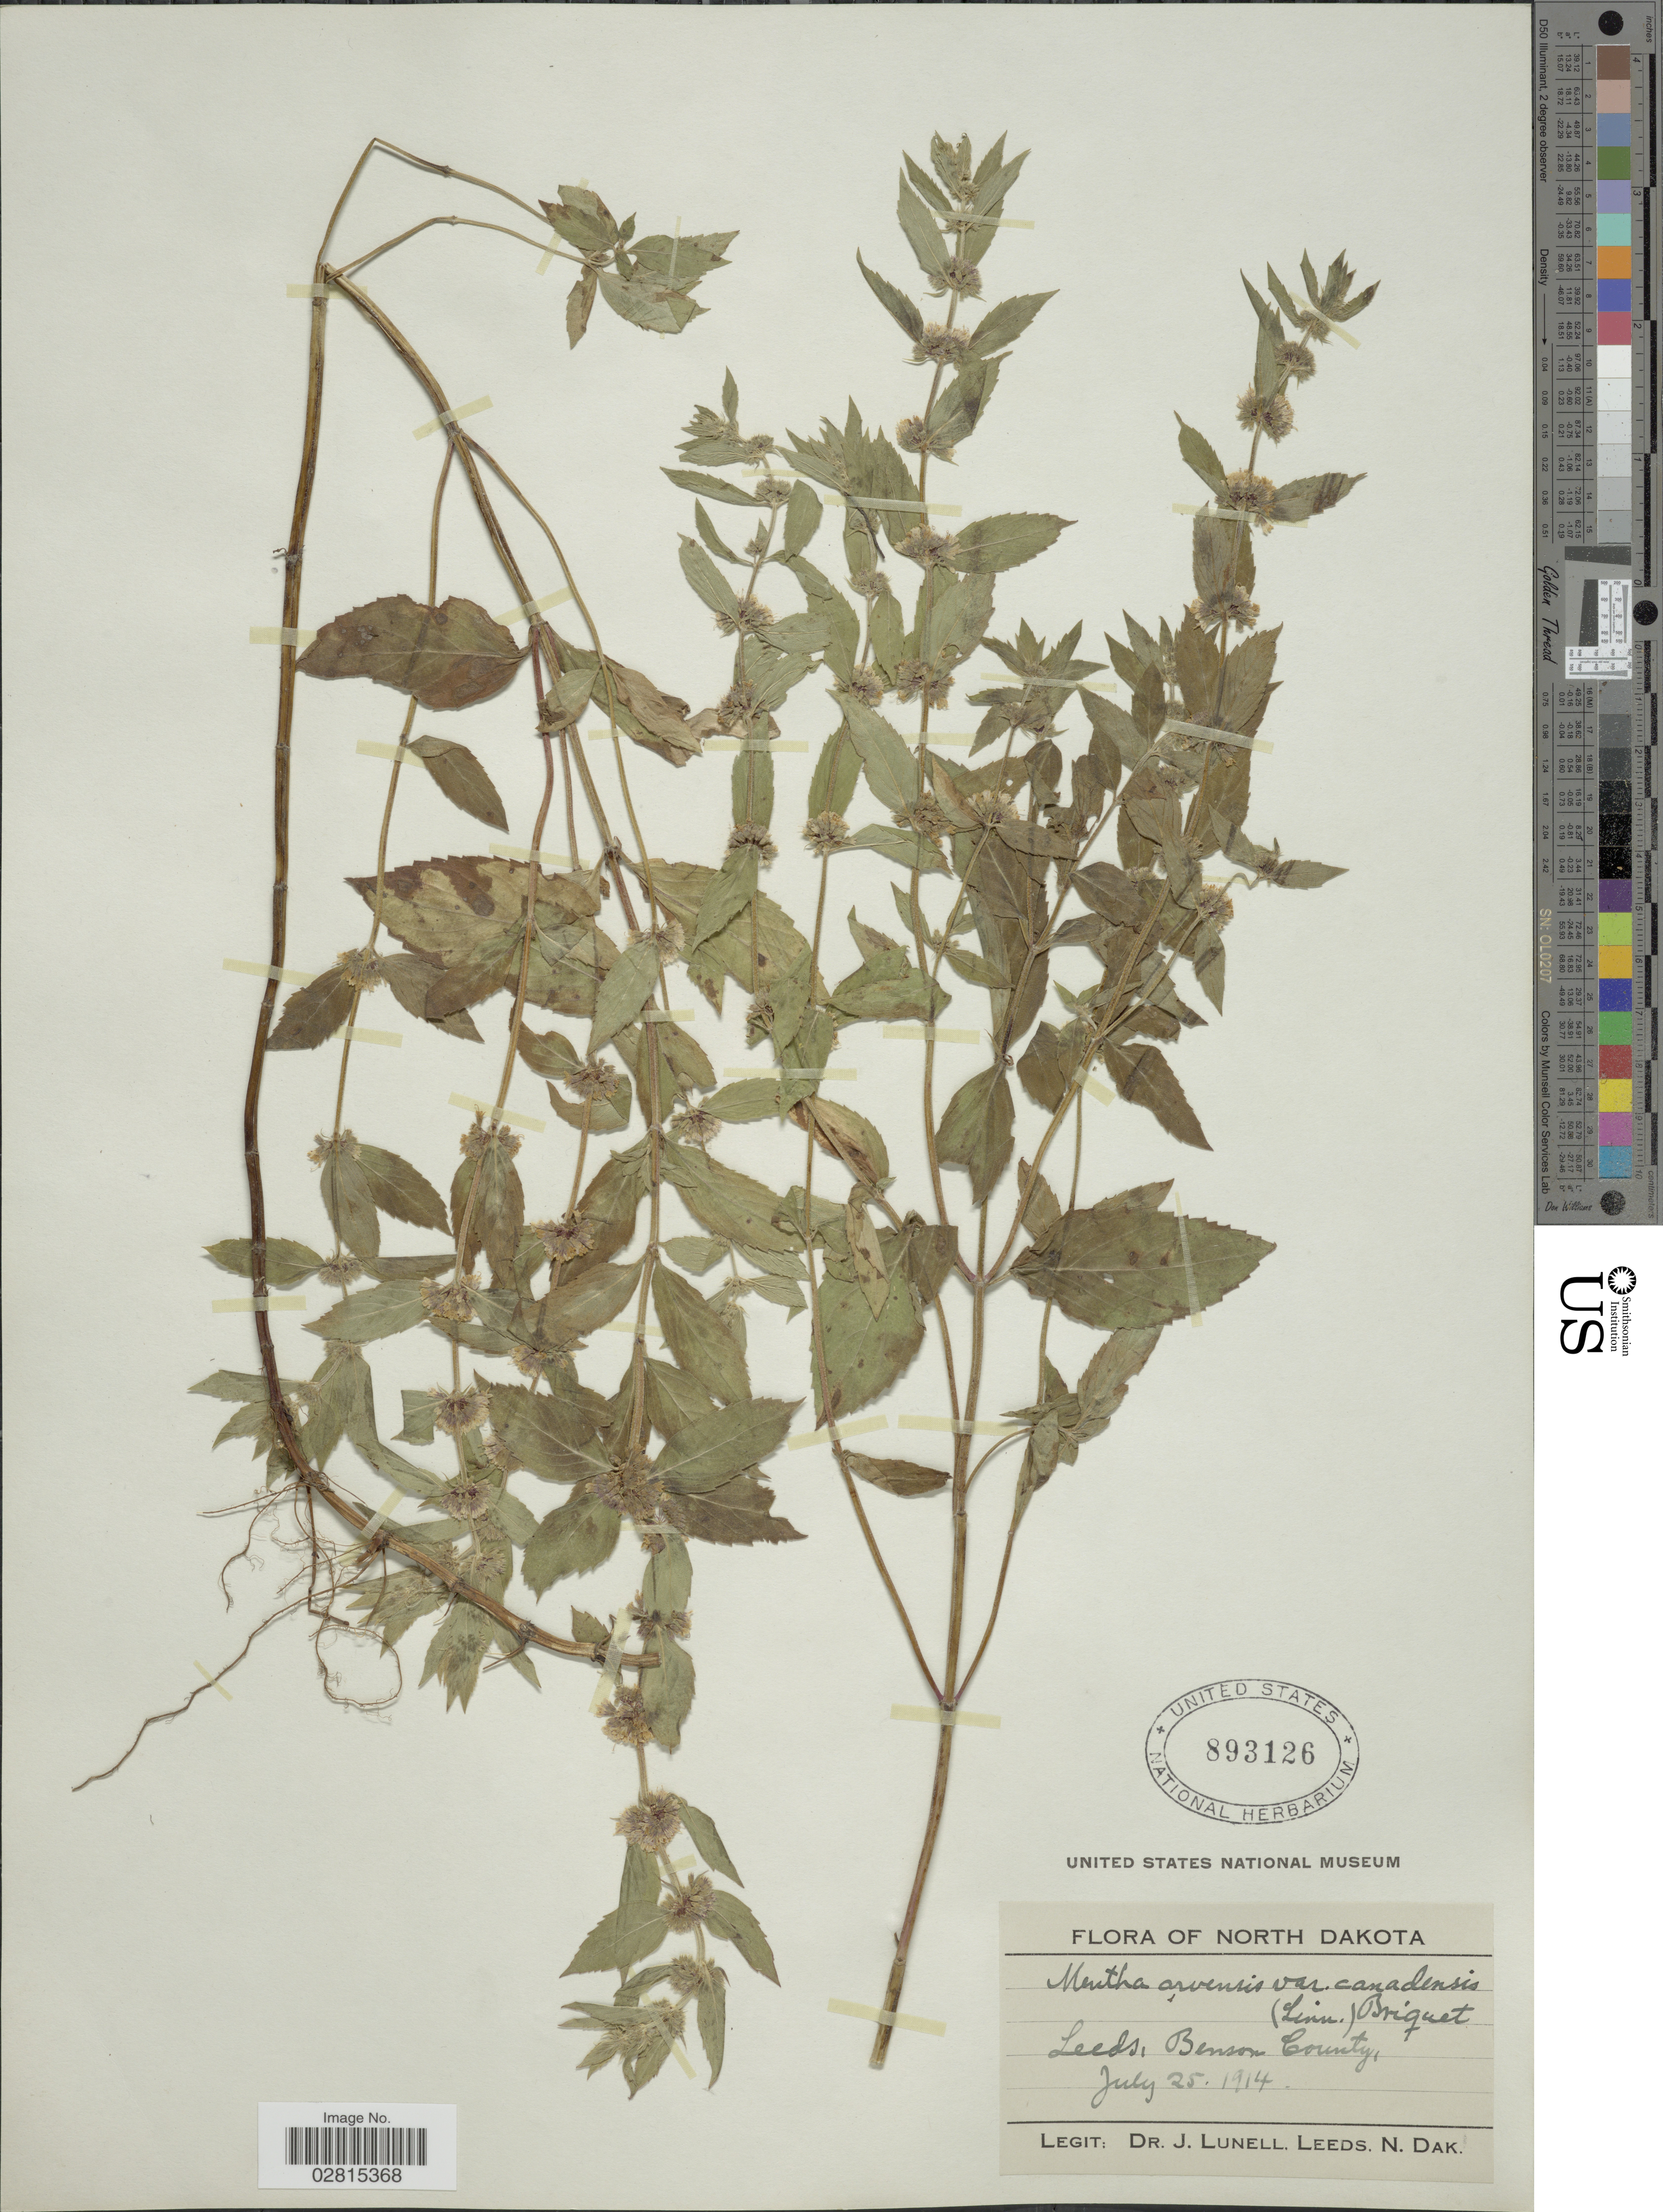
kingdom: Plantae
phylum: Tracheophyta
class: Magnoliopsida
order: Lamiales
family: Lamiaceae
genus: Mentha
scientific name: Mentha canadensis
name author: L.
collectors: J. Lunell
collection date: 1914-07-25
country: United States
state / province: North Dakota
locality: Leeds, Benson County.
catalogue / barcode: US 893126